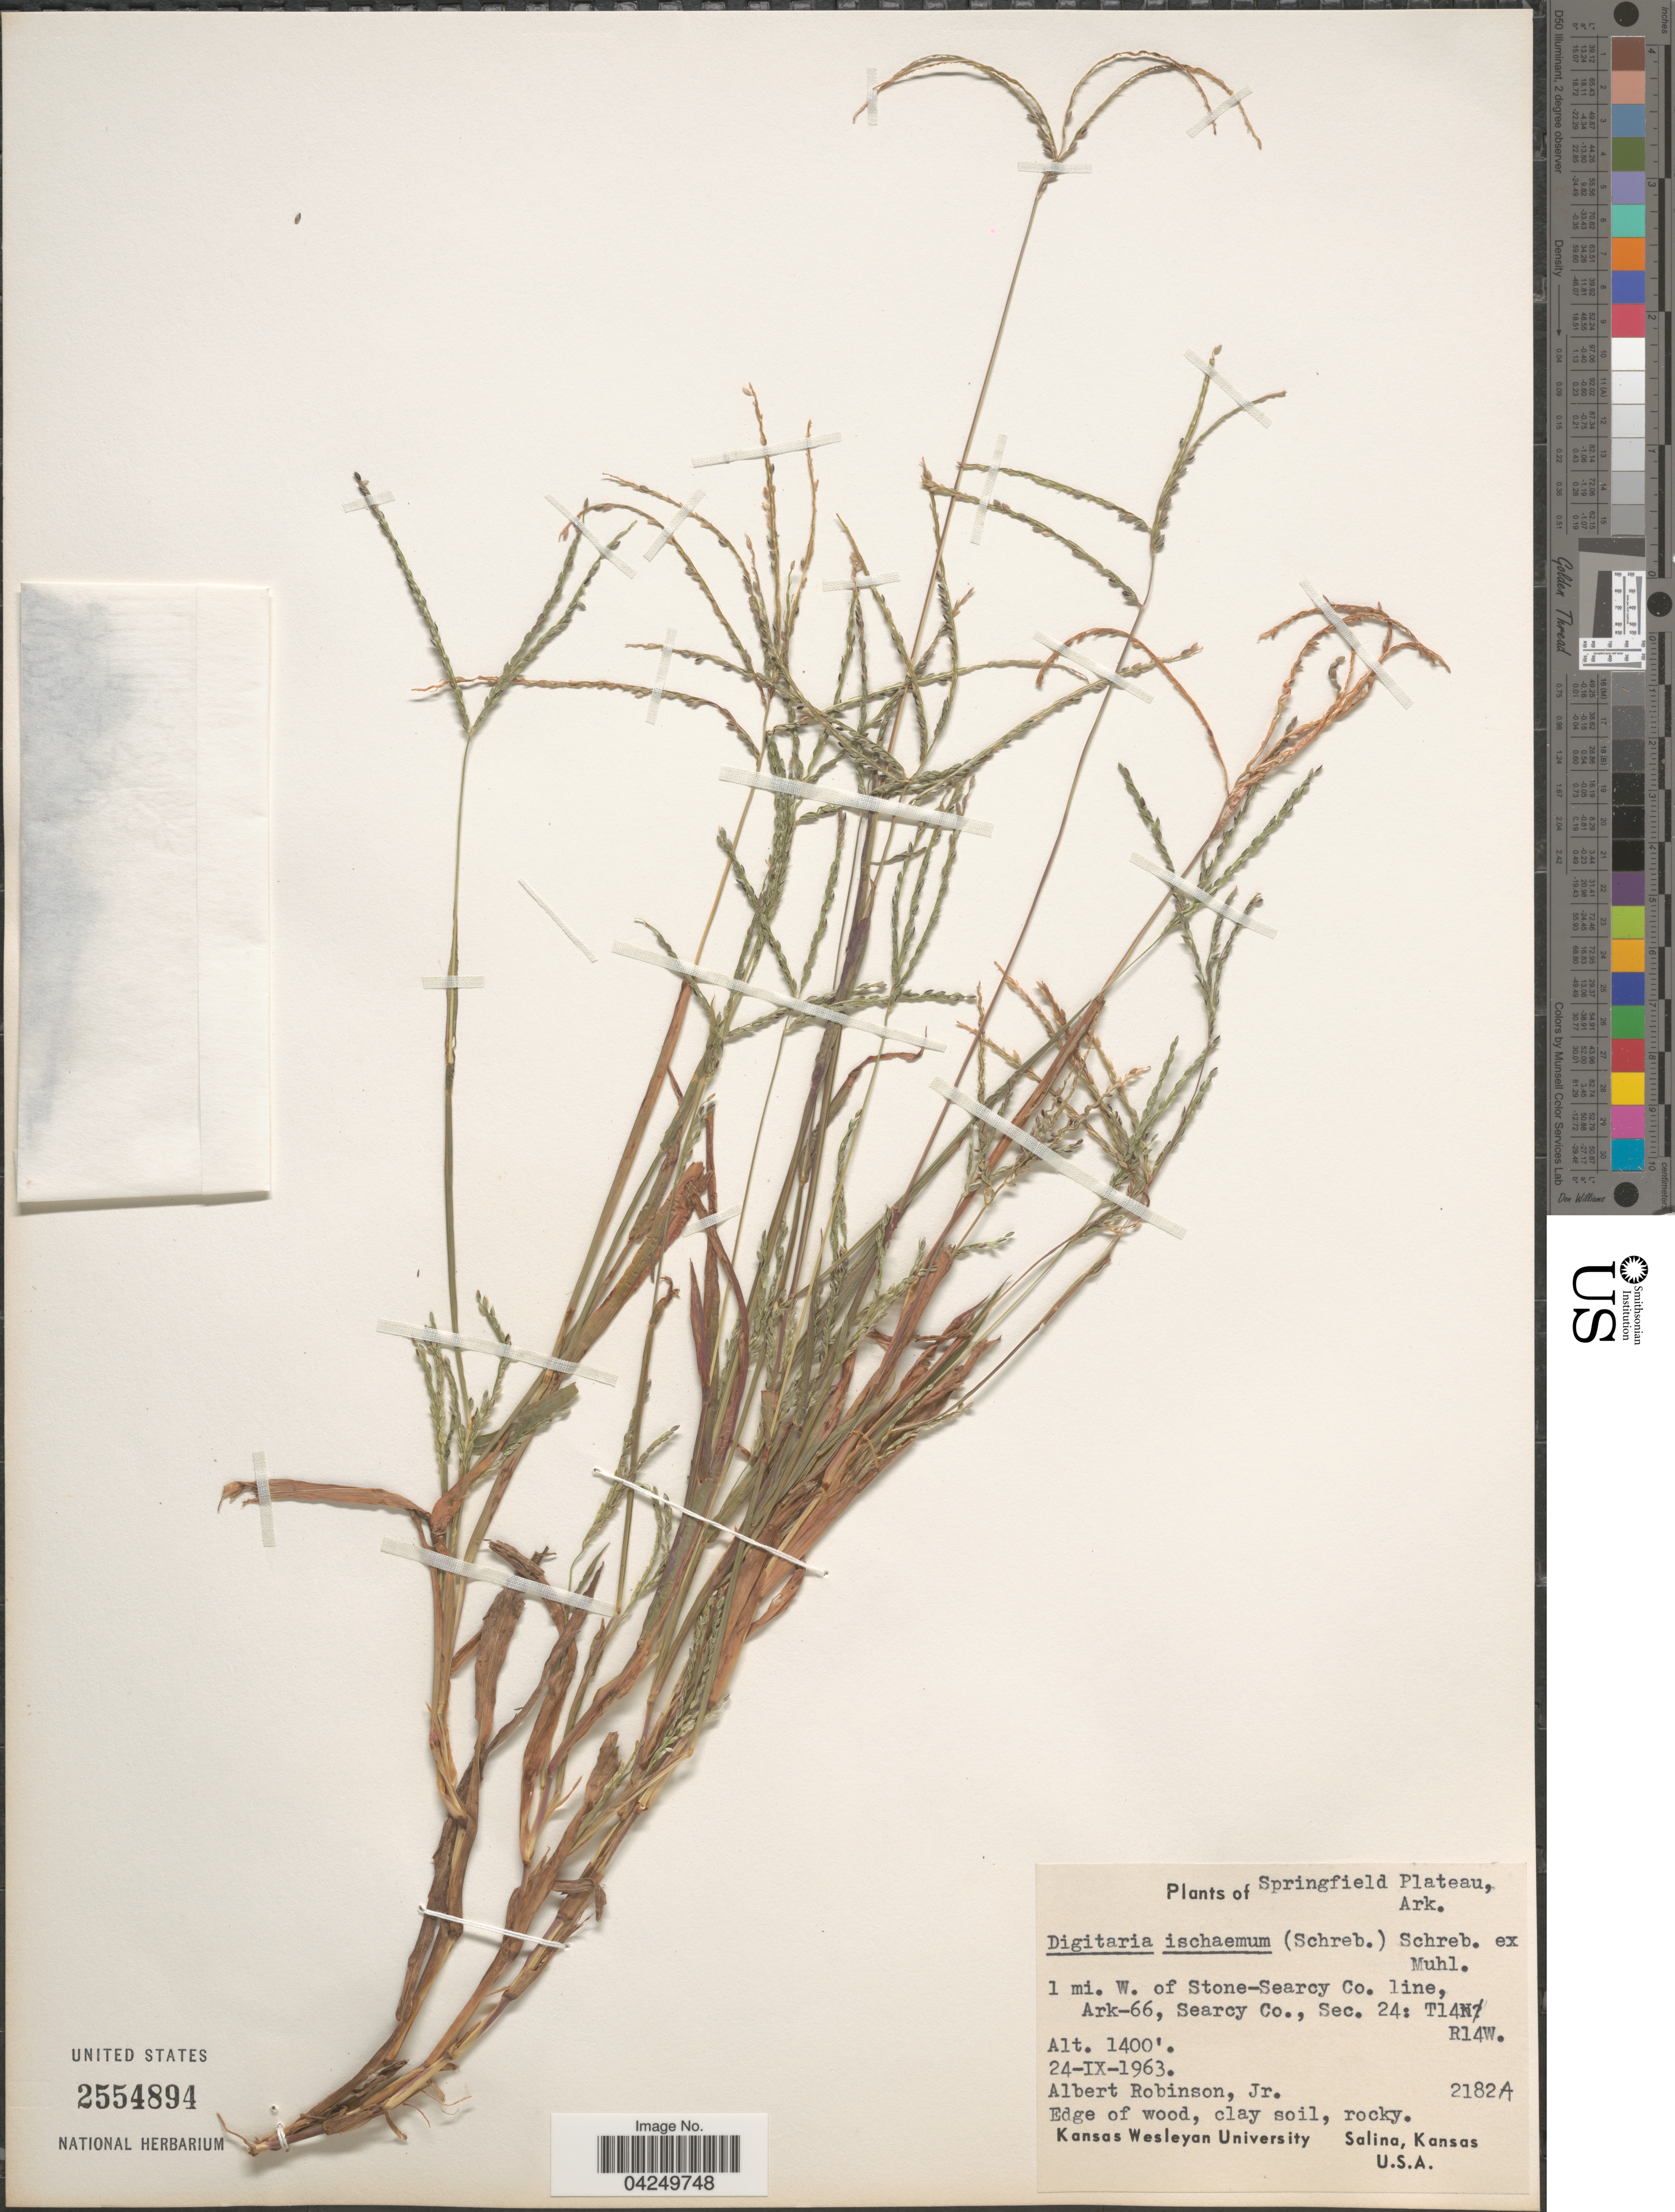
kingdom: Plantae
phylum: Tracheophyta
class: Liliopsida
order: Poales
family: Poaceae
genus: Digitaria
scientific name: Digitaria ischaemum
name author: (Schreber) Schreber ex Muhl.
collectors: A. Robinson Jr.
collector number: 2182A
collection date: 1963-09-24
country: United States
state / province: Arkansas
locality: Springfield Plateau. 1 mi. W. of Stone-Searcy Co. line, Ark-66, Searcy Co., Sec. 24: T14N/R14W.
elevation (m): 427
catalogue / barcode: US 2554894